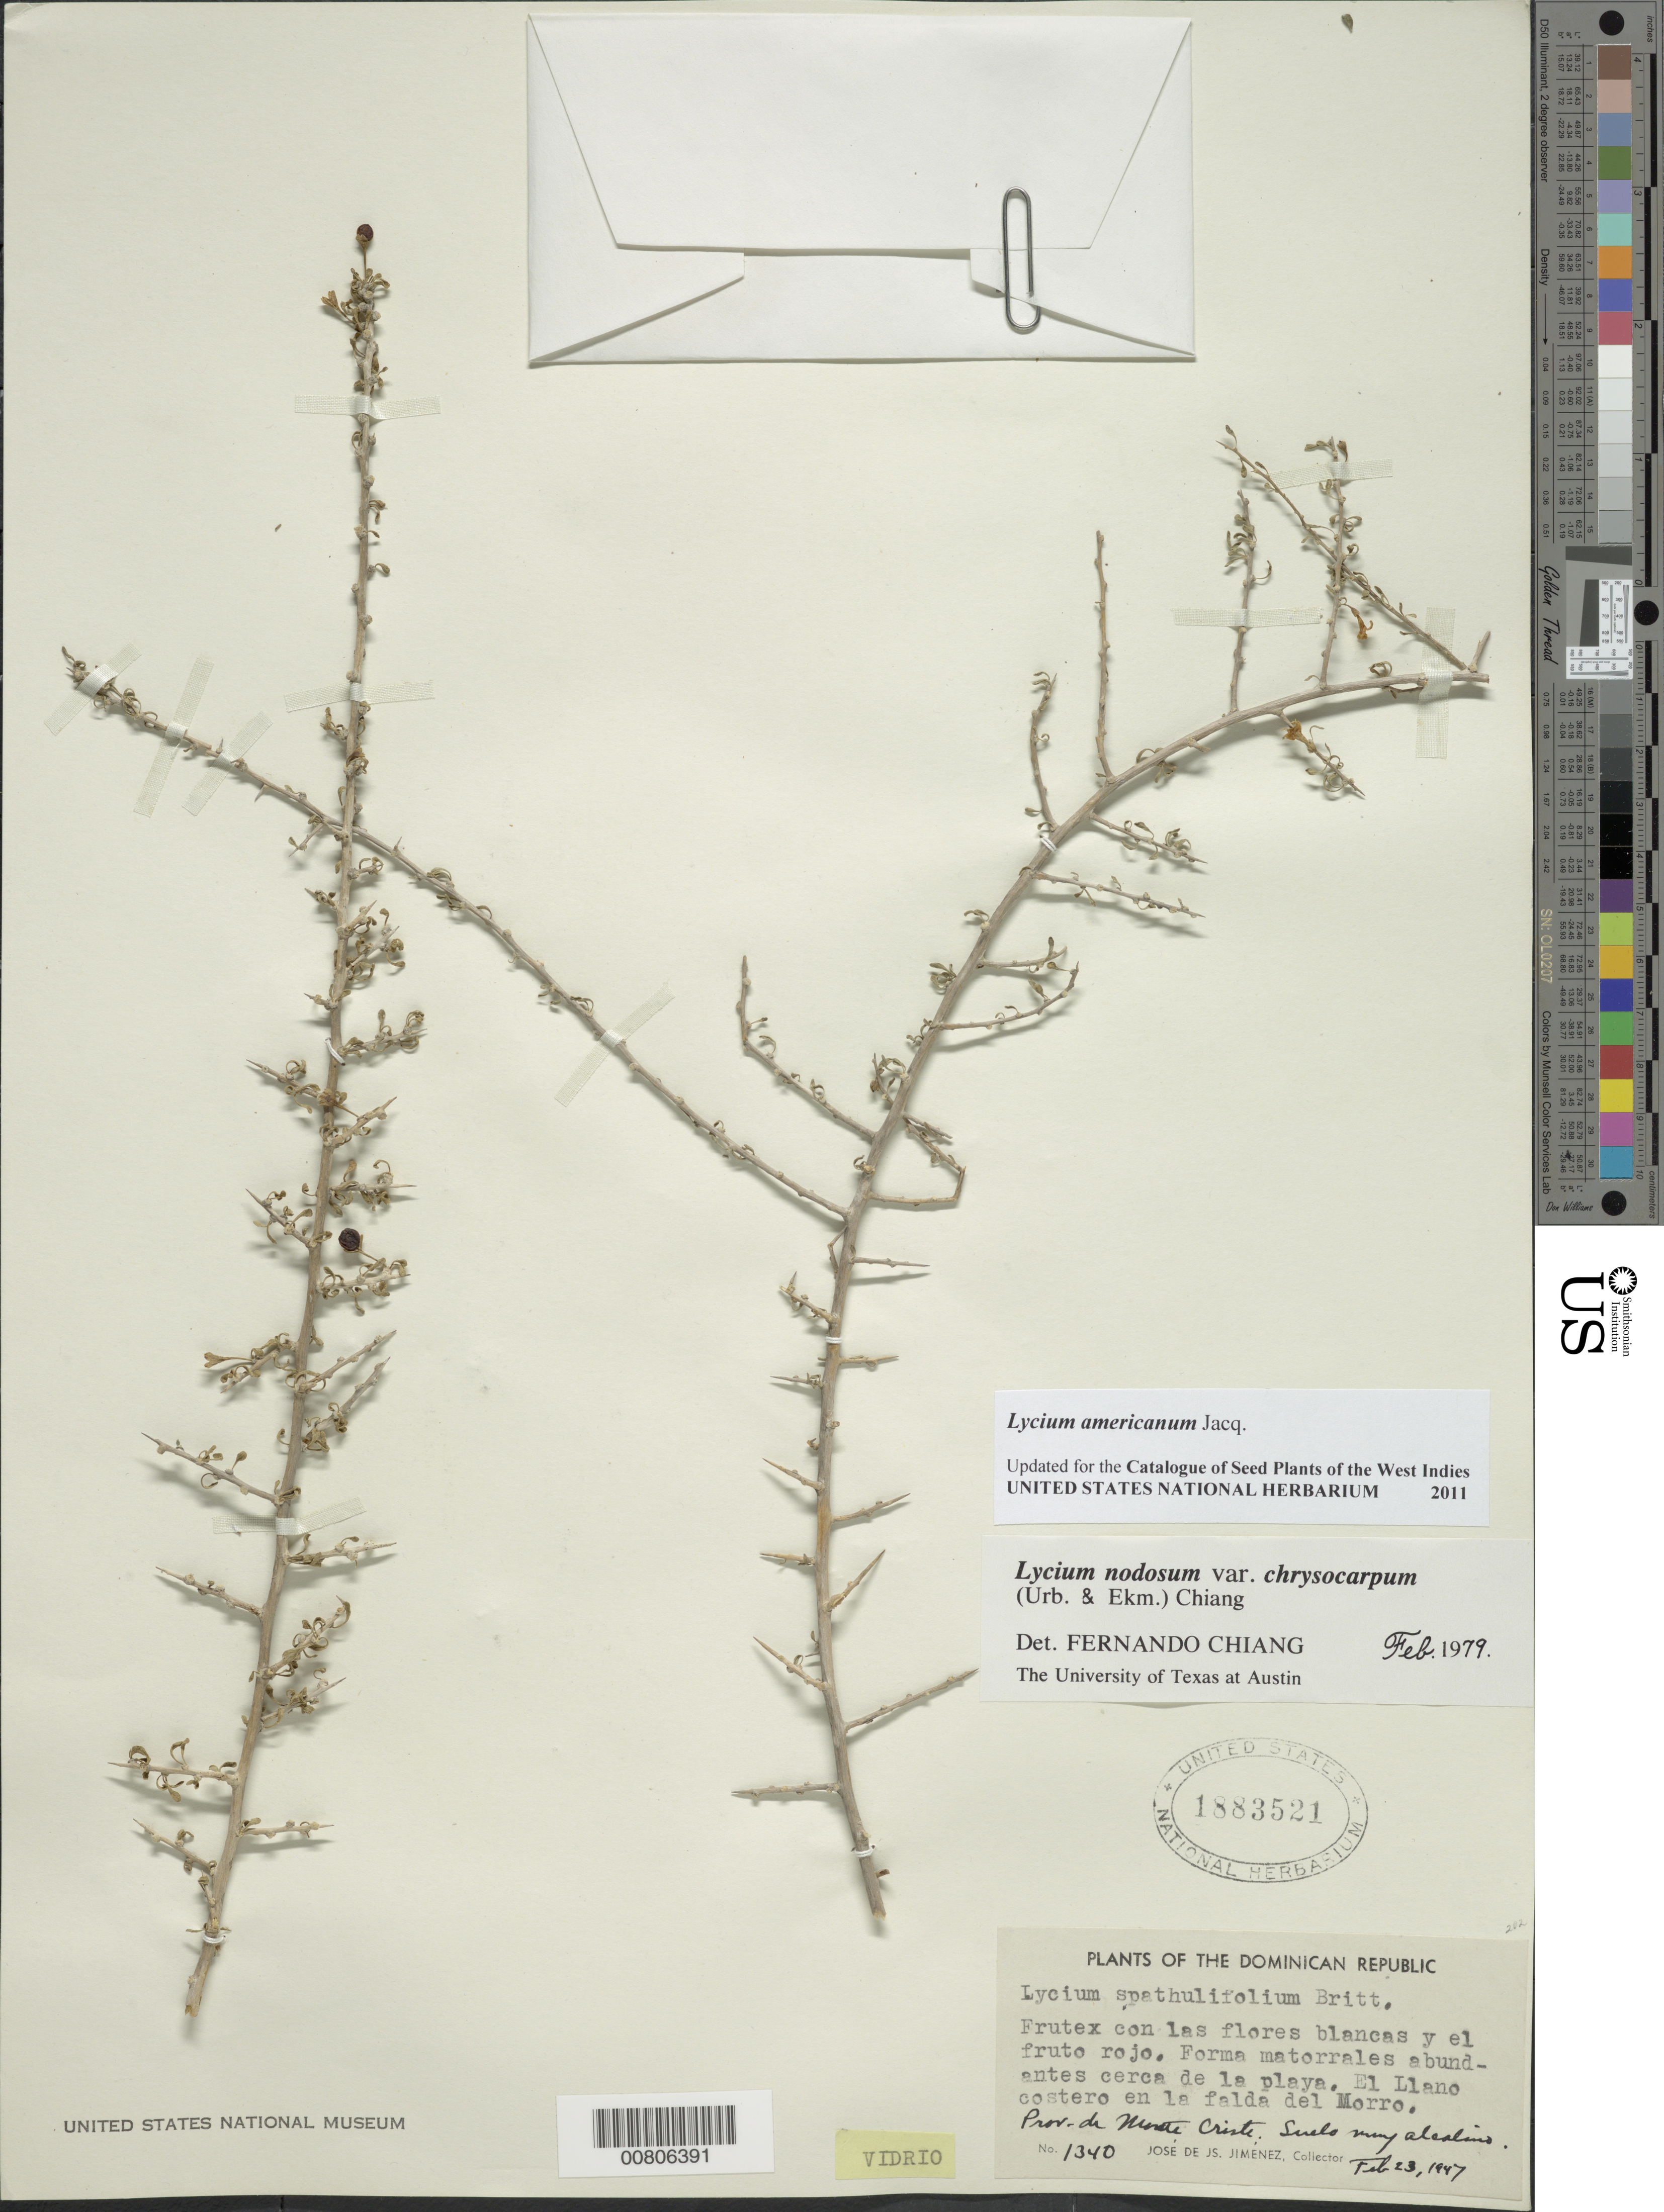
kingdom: Plantae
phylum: Tracheophyta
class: Magnoliopsida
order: Solanales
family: Solanaceae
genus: Lycium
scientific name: Lycium americanum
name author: Jacq.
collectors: J. J. Jiménez Almonte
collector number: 1340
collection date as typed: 23 Feb 1947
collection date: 1947-02-23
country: Dominican Republic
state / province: Monte Cristi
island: Hispaniola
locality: El Llano costero en la falda del Morro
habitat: Cerca de la playa, suelo muy alcalino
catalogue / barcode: US 1883521